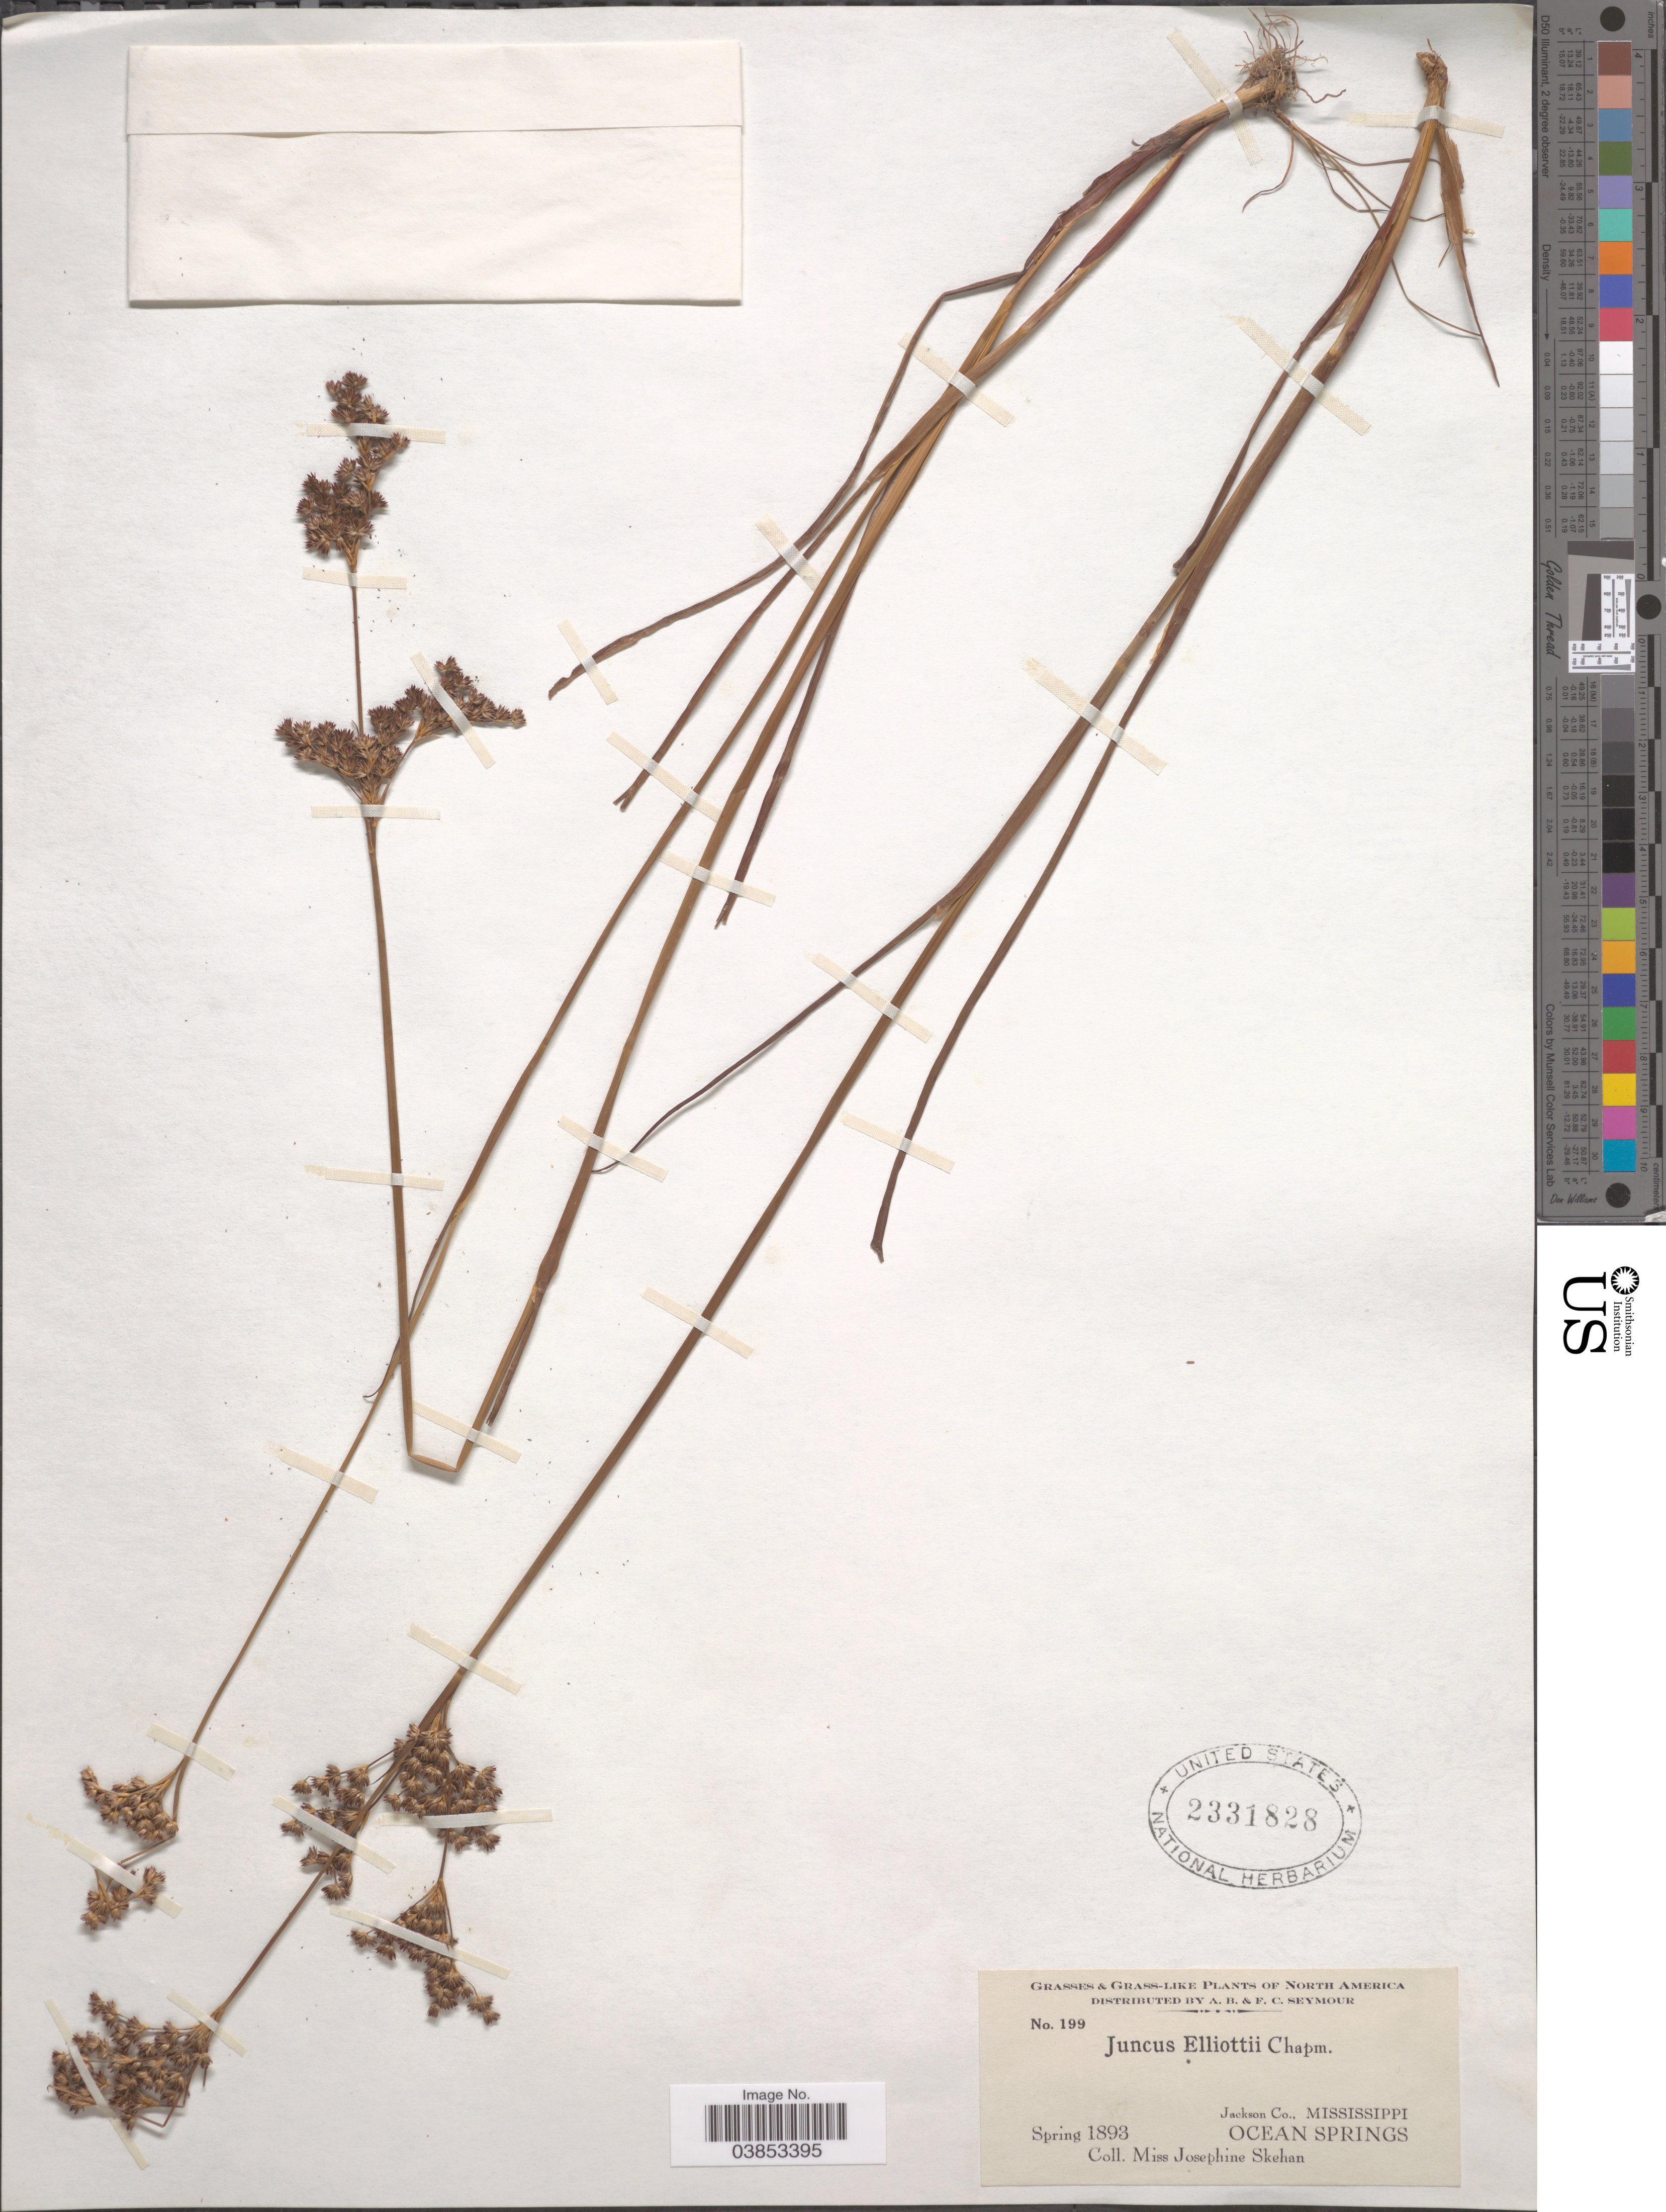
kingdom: Plantae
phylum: Tracheophyta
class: Liliopsida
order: Poales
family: Juncaceae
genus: Juncus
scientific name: Juncus elliottii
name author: Chapm.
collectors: J. Skehan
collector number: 199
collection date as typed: Spring 1893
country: United States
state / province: Mississippi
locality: Jackson Co., Ocean Springs.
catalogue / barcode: US 2331828